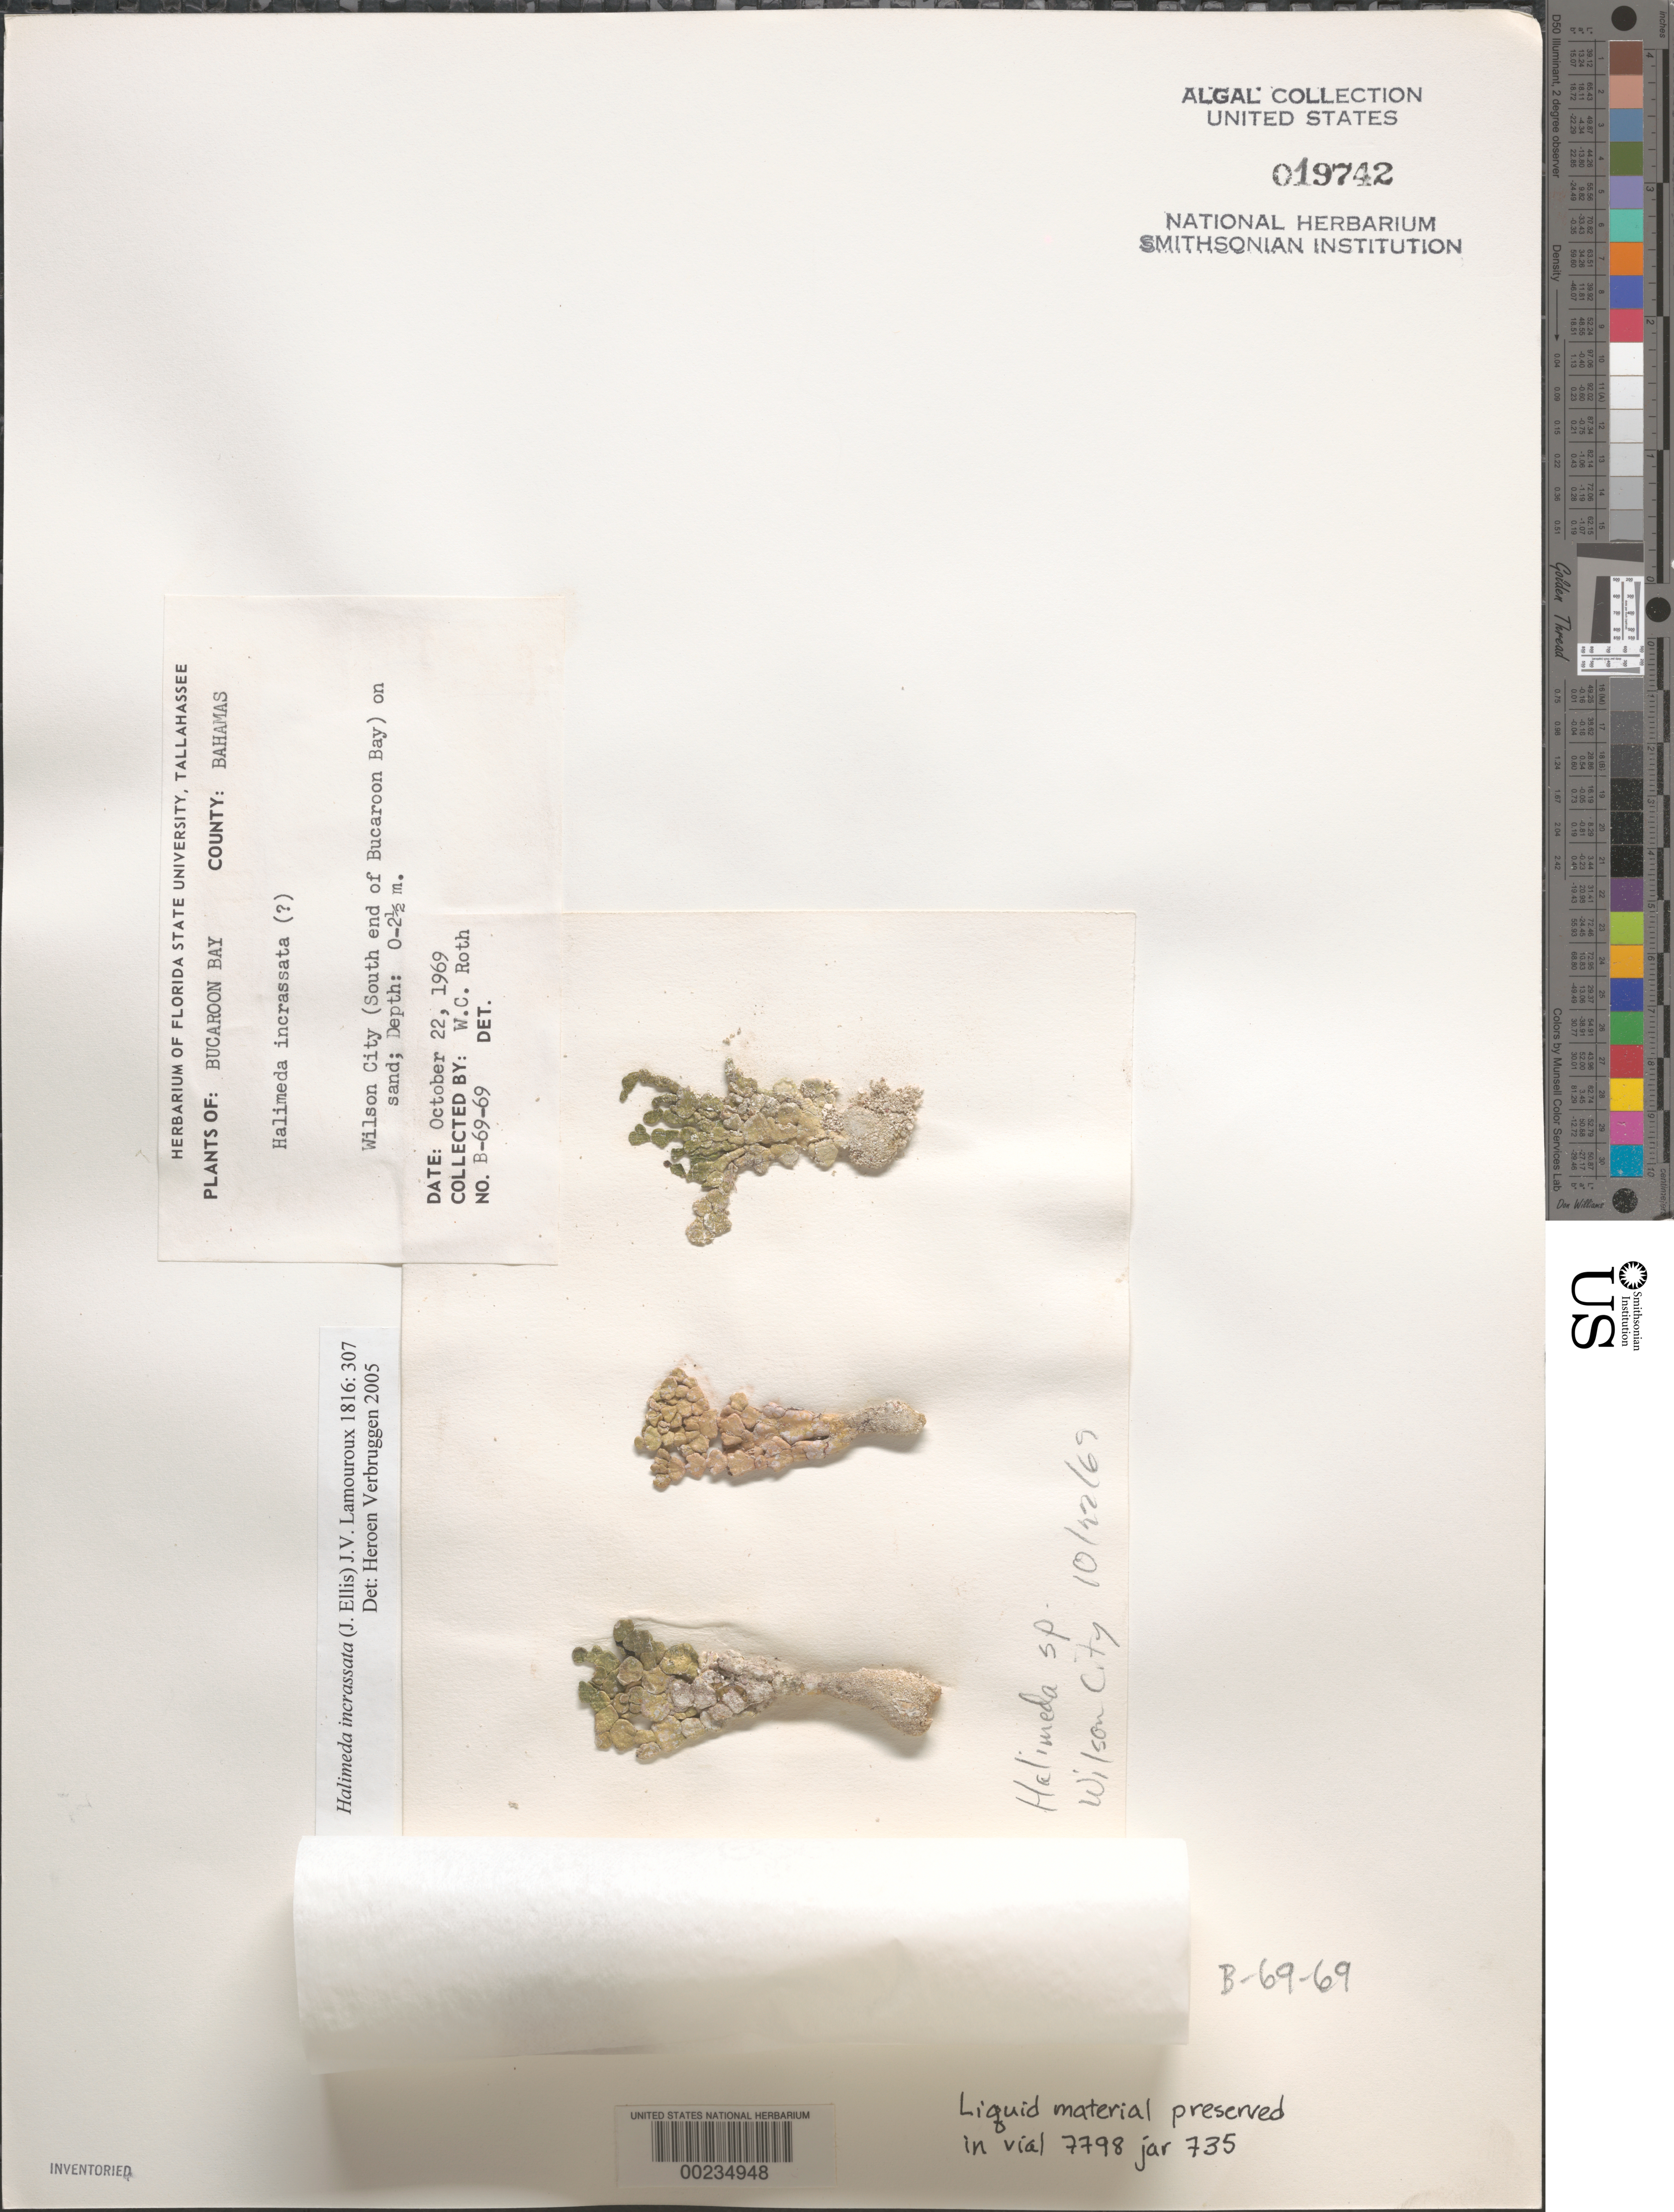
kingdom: Plantae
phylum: Chlorophyta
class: Ulvophyceae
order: Bryopsidales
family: Halimedaceae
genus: Halimeda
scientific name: Halimeda incrassata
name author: (J. Ellis) J.V.Lamouroux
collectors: W. C. Roth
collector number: B-69-69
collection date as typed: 22 Oct 1969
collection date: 1969-10-22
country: Bahamas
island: Great Abaco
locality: Wilson City, Buckaroon Bay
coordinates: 26 22'00" N, 77 02'00" W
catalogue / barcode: US 19742